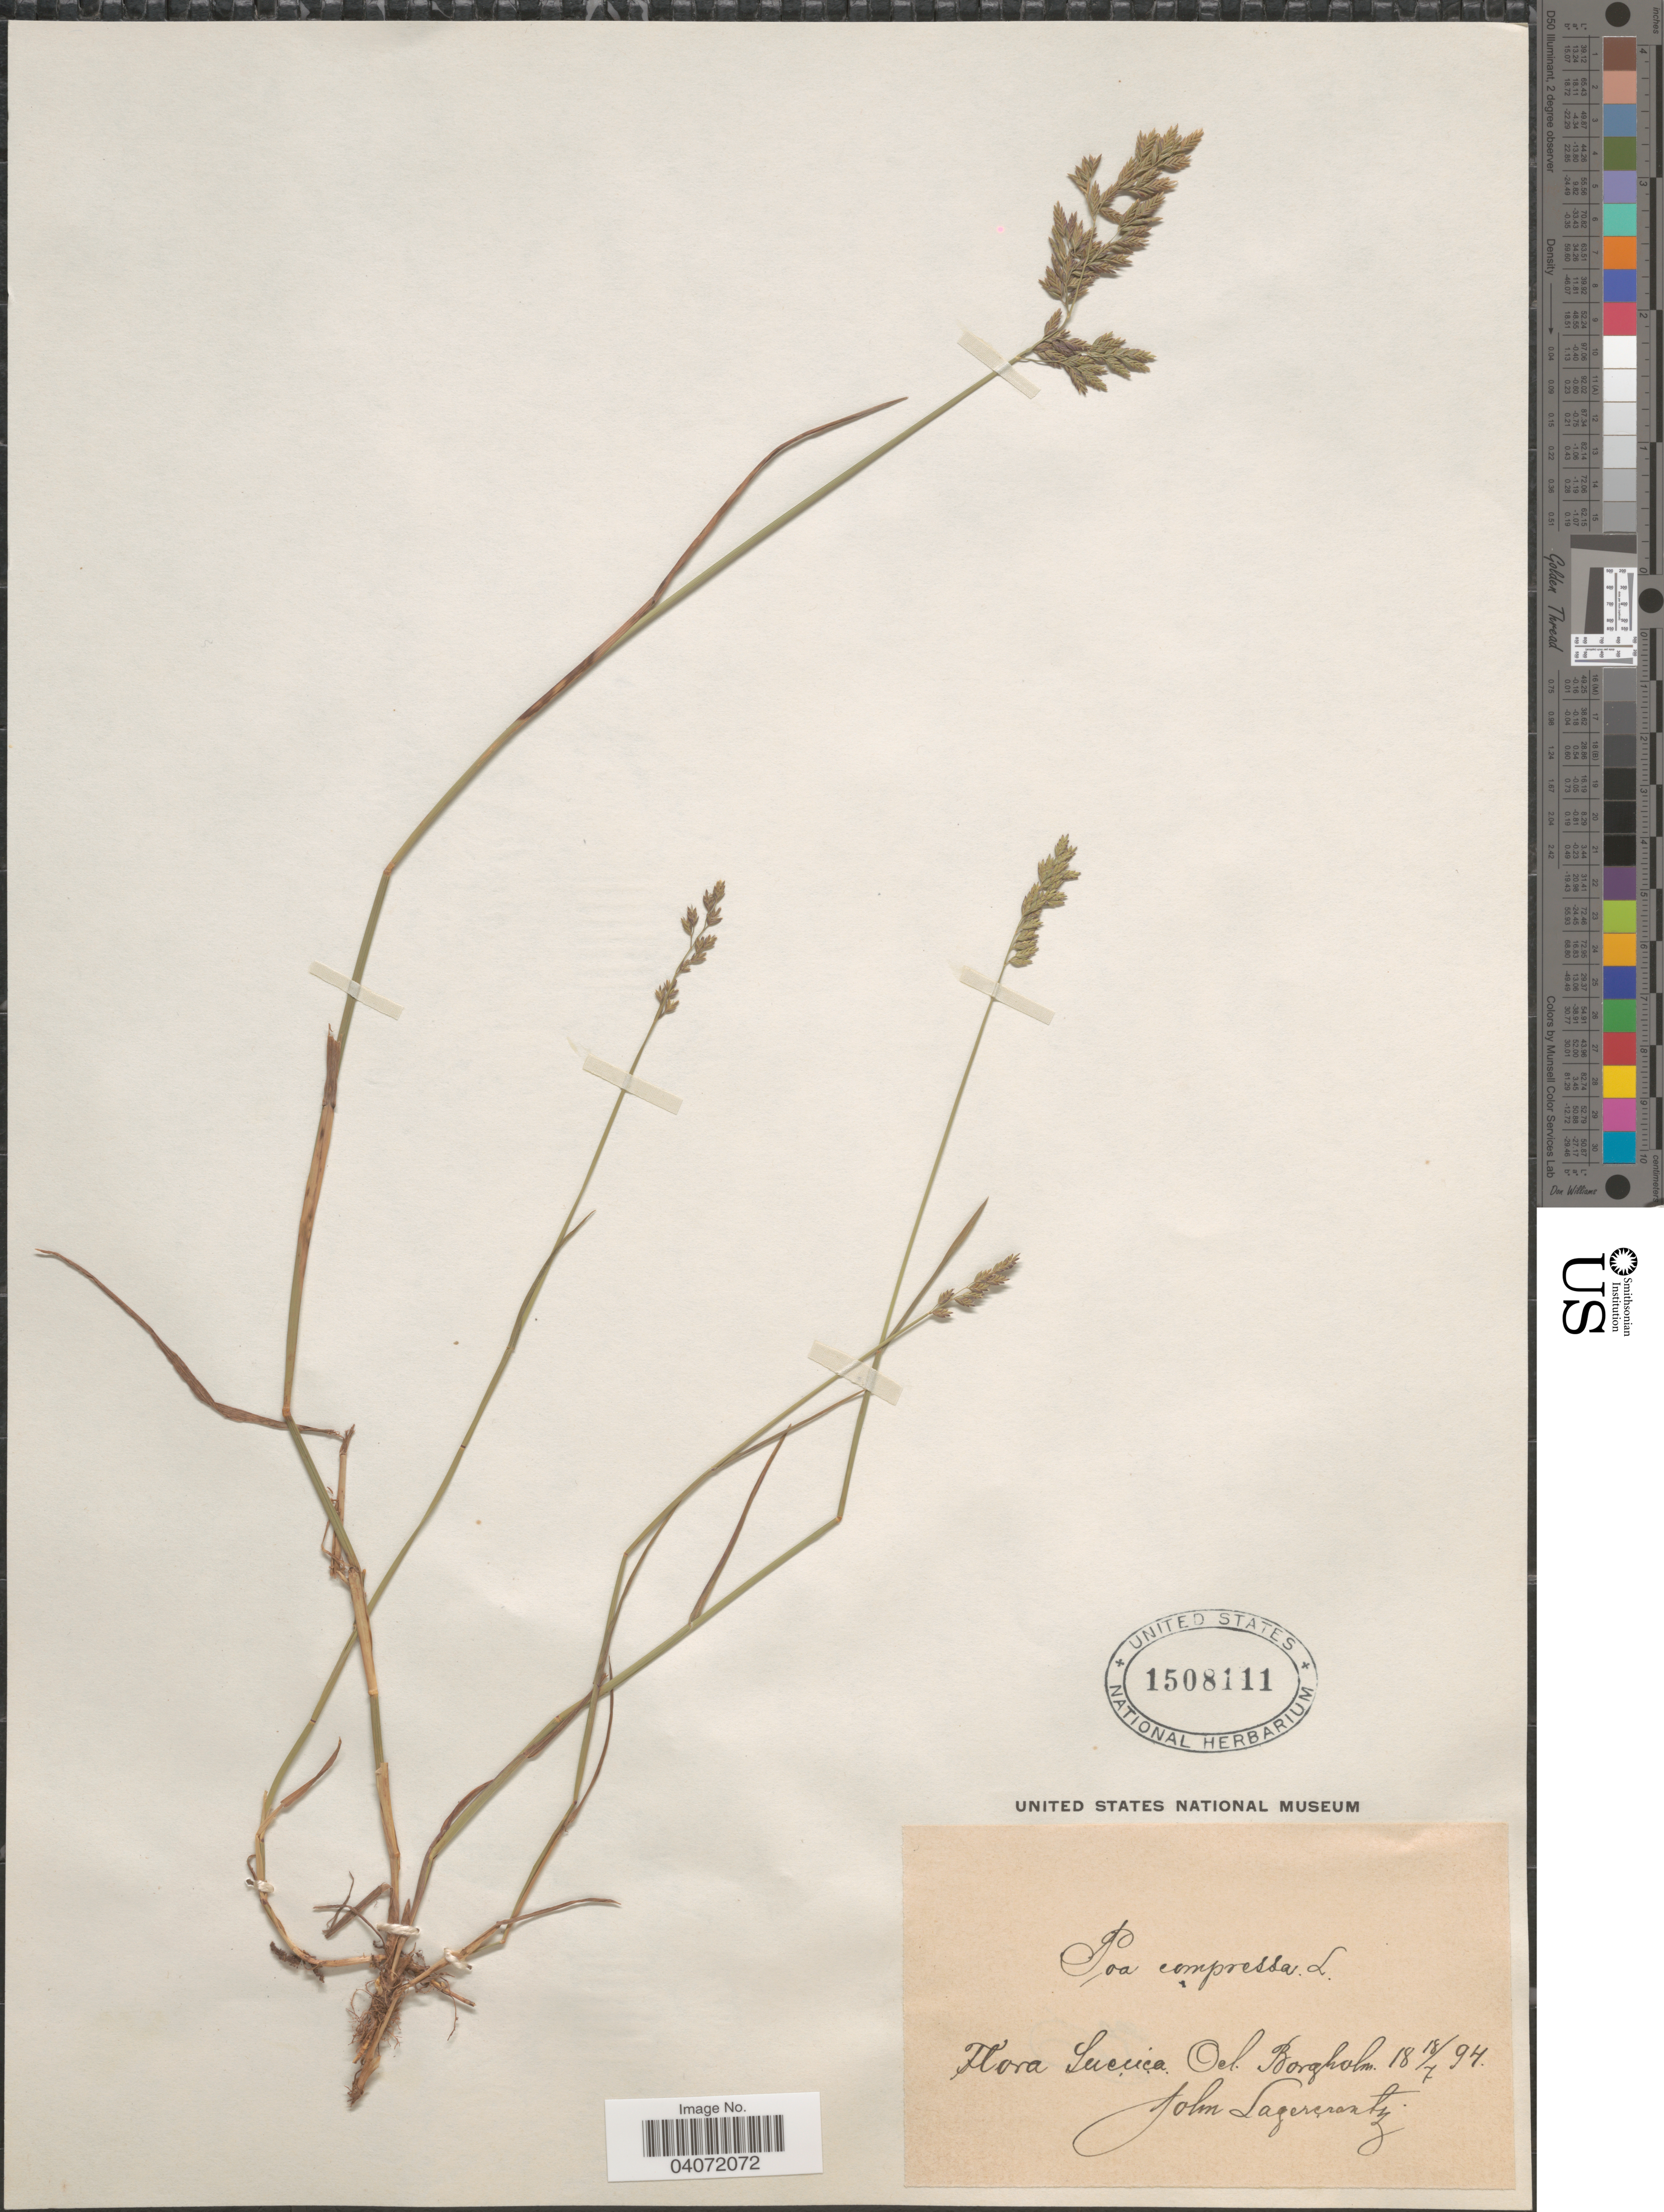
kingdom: Plantae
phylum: Tracheophyta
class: Liliopsida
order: Poales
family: Poaceae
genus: Poa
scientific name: Poa compressa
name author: L.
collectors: J. Lagercrantz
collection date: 1894-07-18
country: Sweden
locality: Suecica. Ocl. Borgholm.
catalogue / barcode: US 1508111